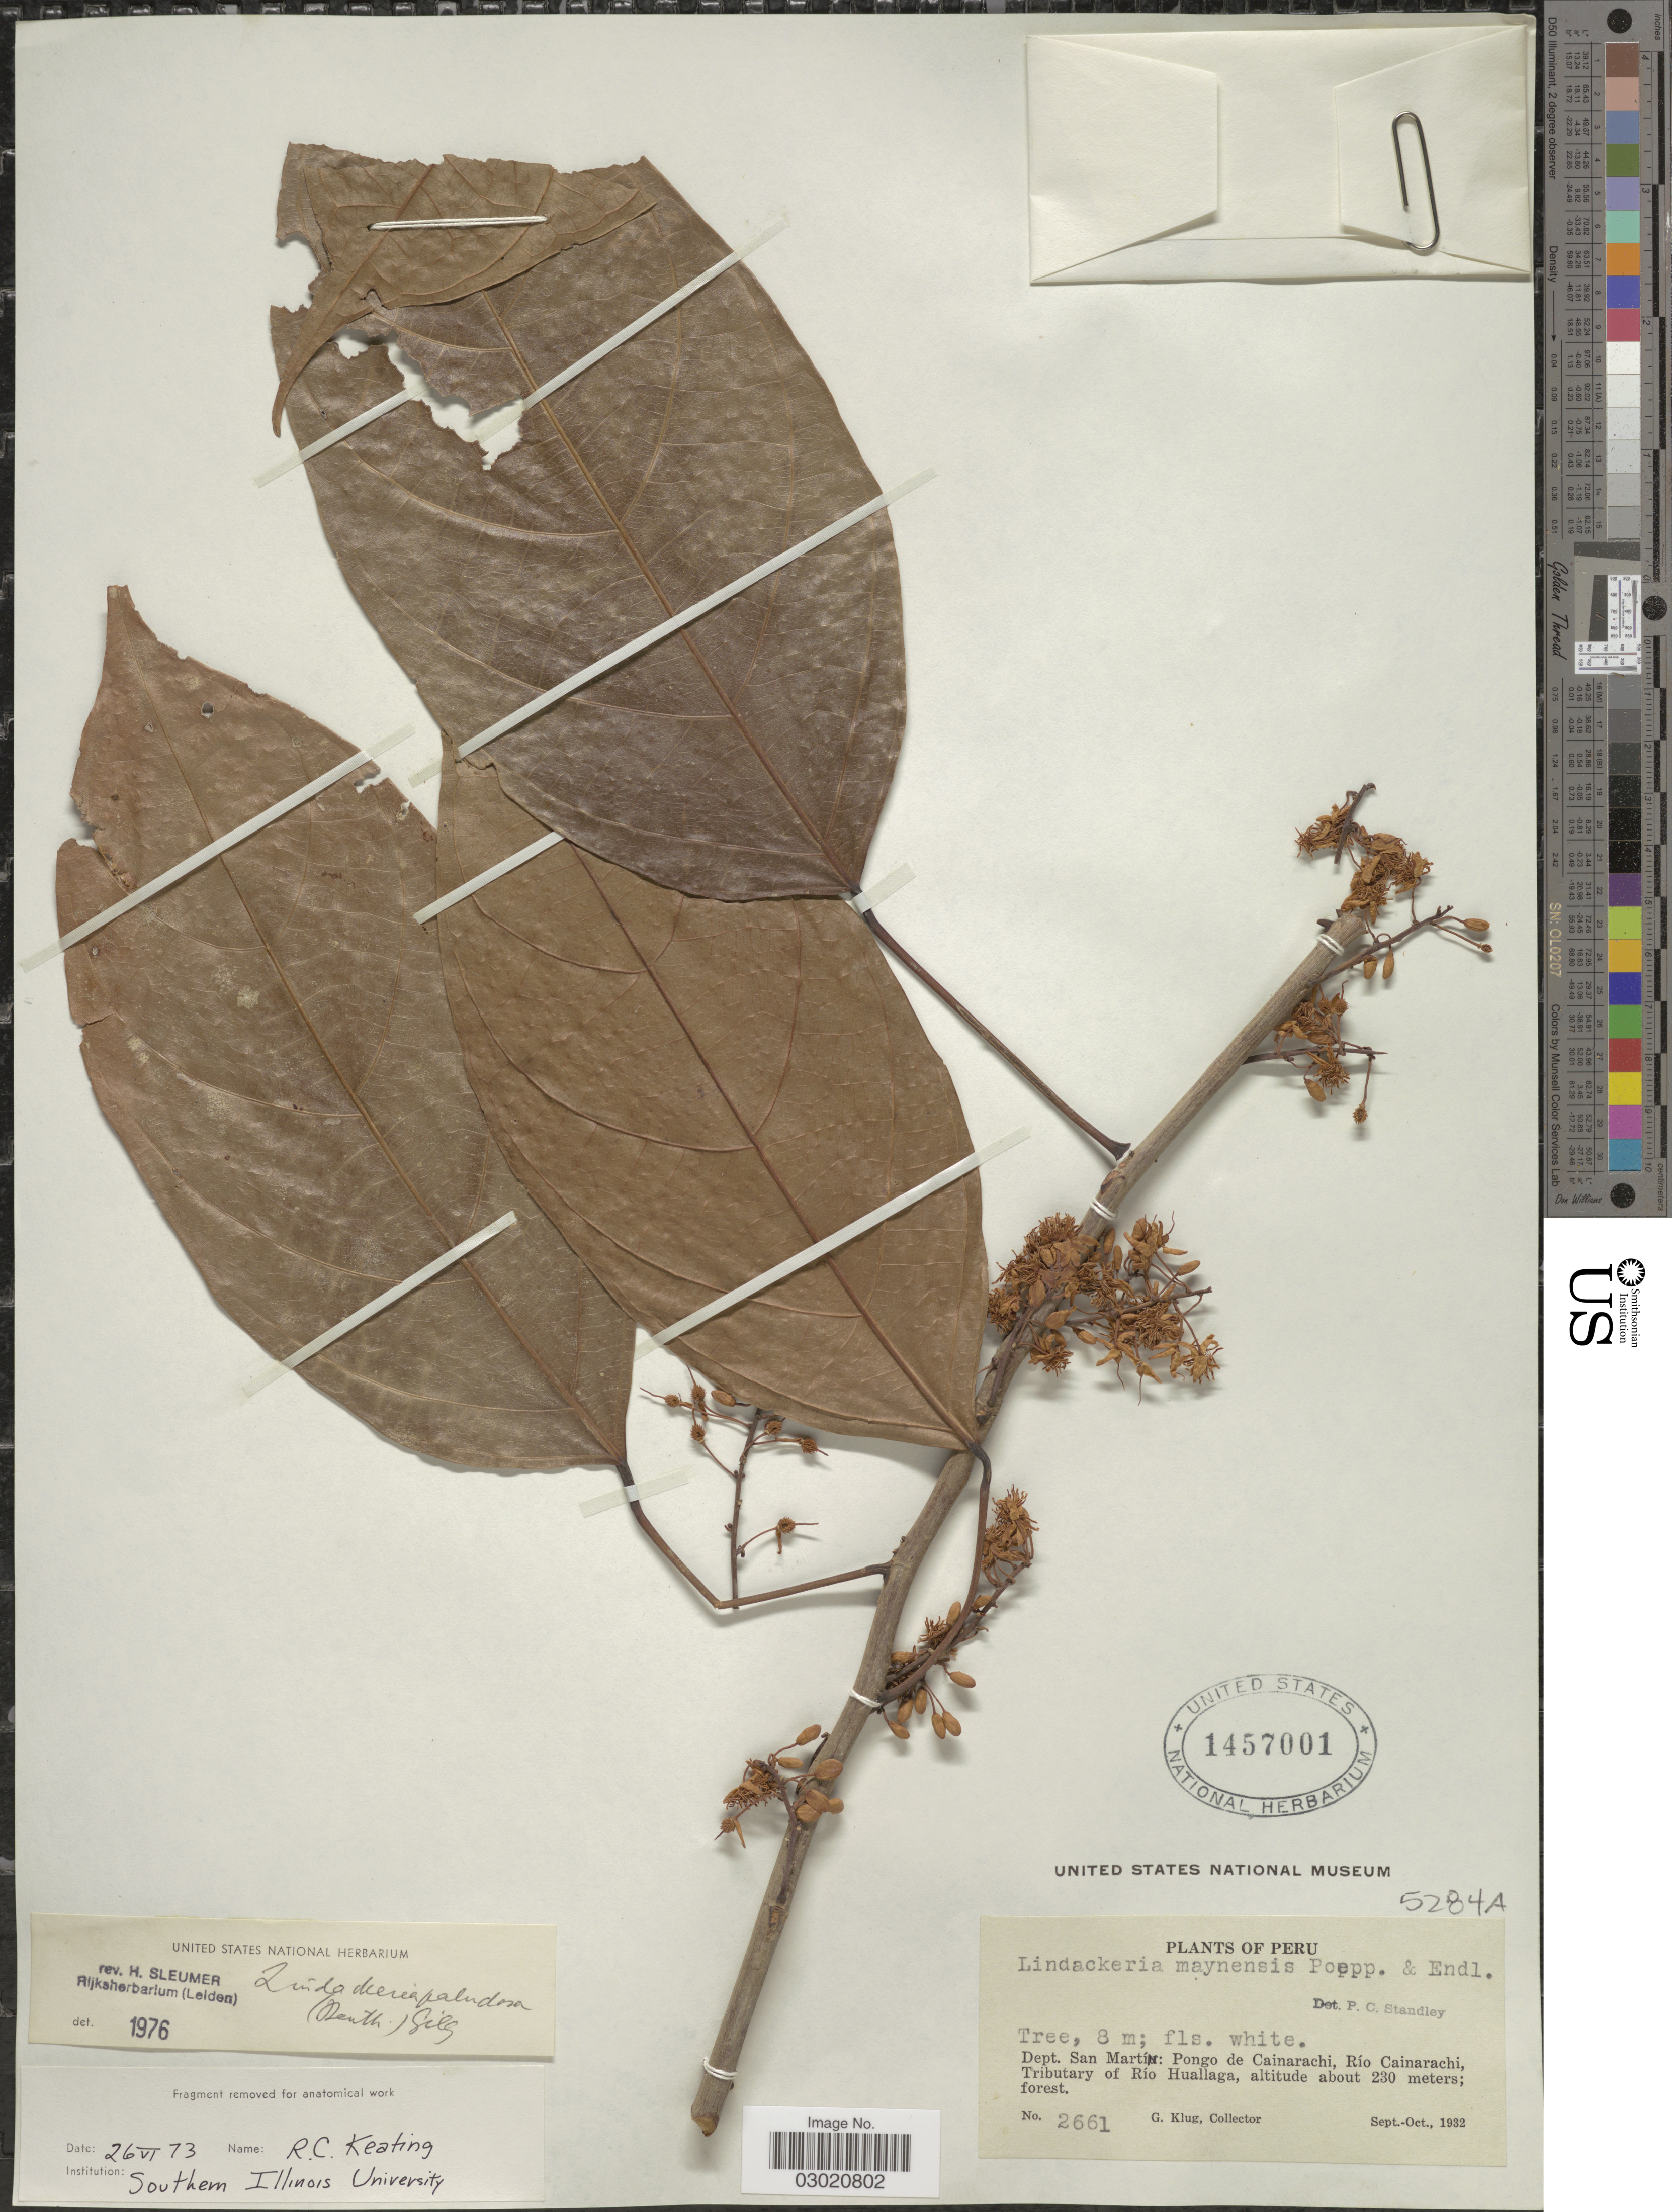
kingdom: Plantae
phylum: Tracheophyta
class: Magnoliopsida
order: Malpighiales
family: Achariaceae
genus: Lindackeria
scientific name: Lindackeria paludosa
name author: (Benth.) Gilg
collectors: G. Klug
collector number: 2661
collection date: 1932-09/1932-10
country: Peru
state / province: San Martín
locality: Dept. San Martin: Pongo de Cainarachi, Río Cainarachi, Tributary of Río Huallaga.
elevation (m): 230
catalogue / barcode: US 1457001